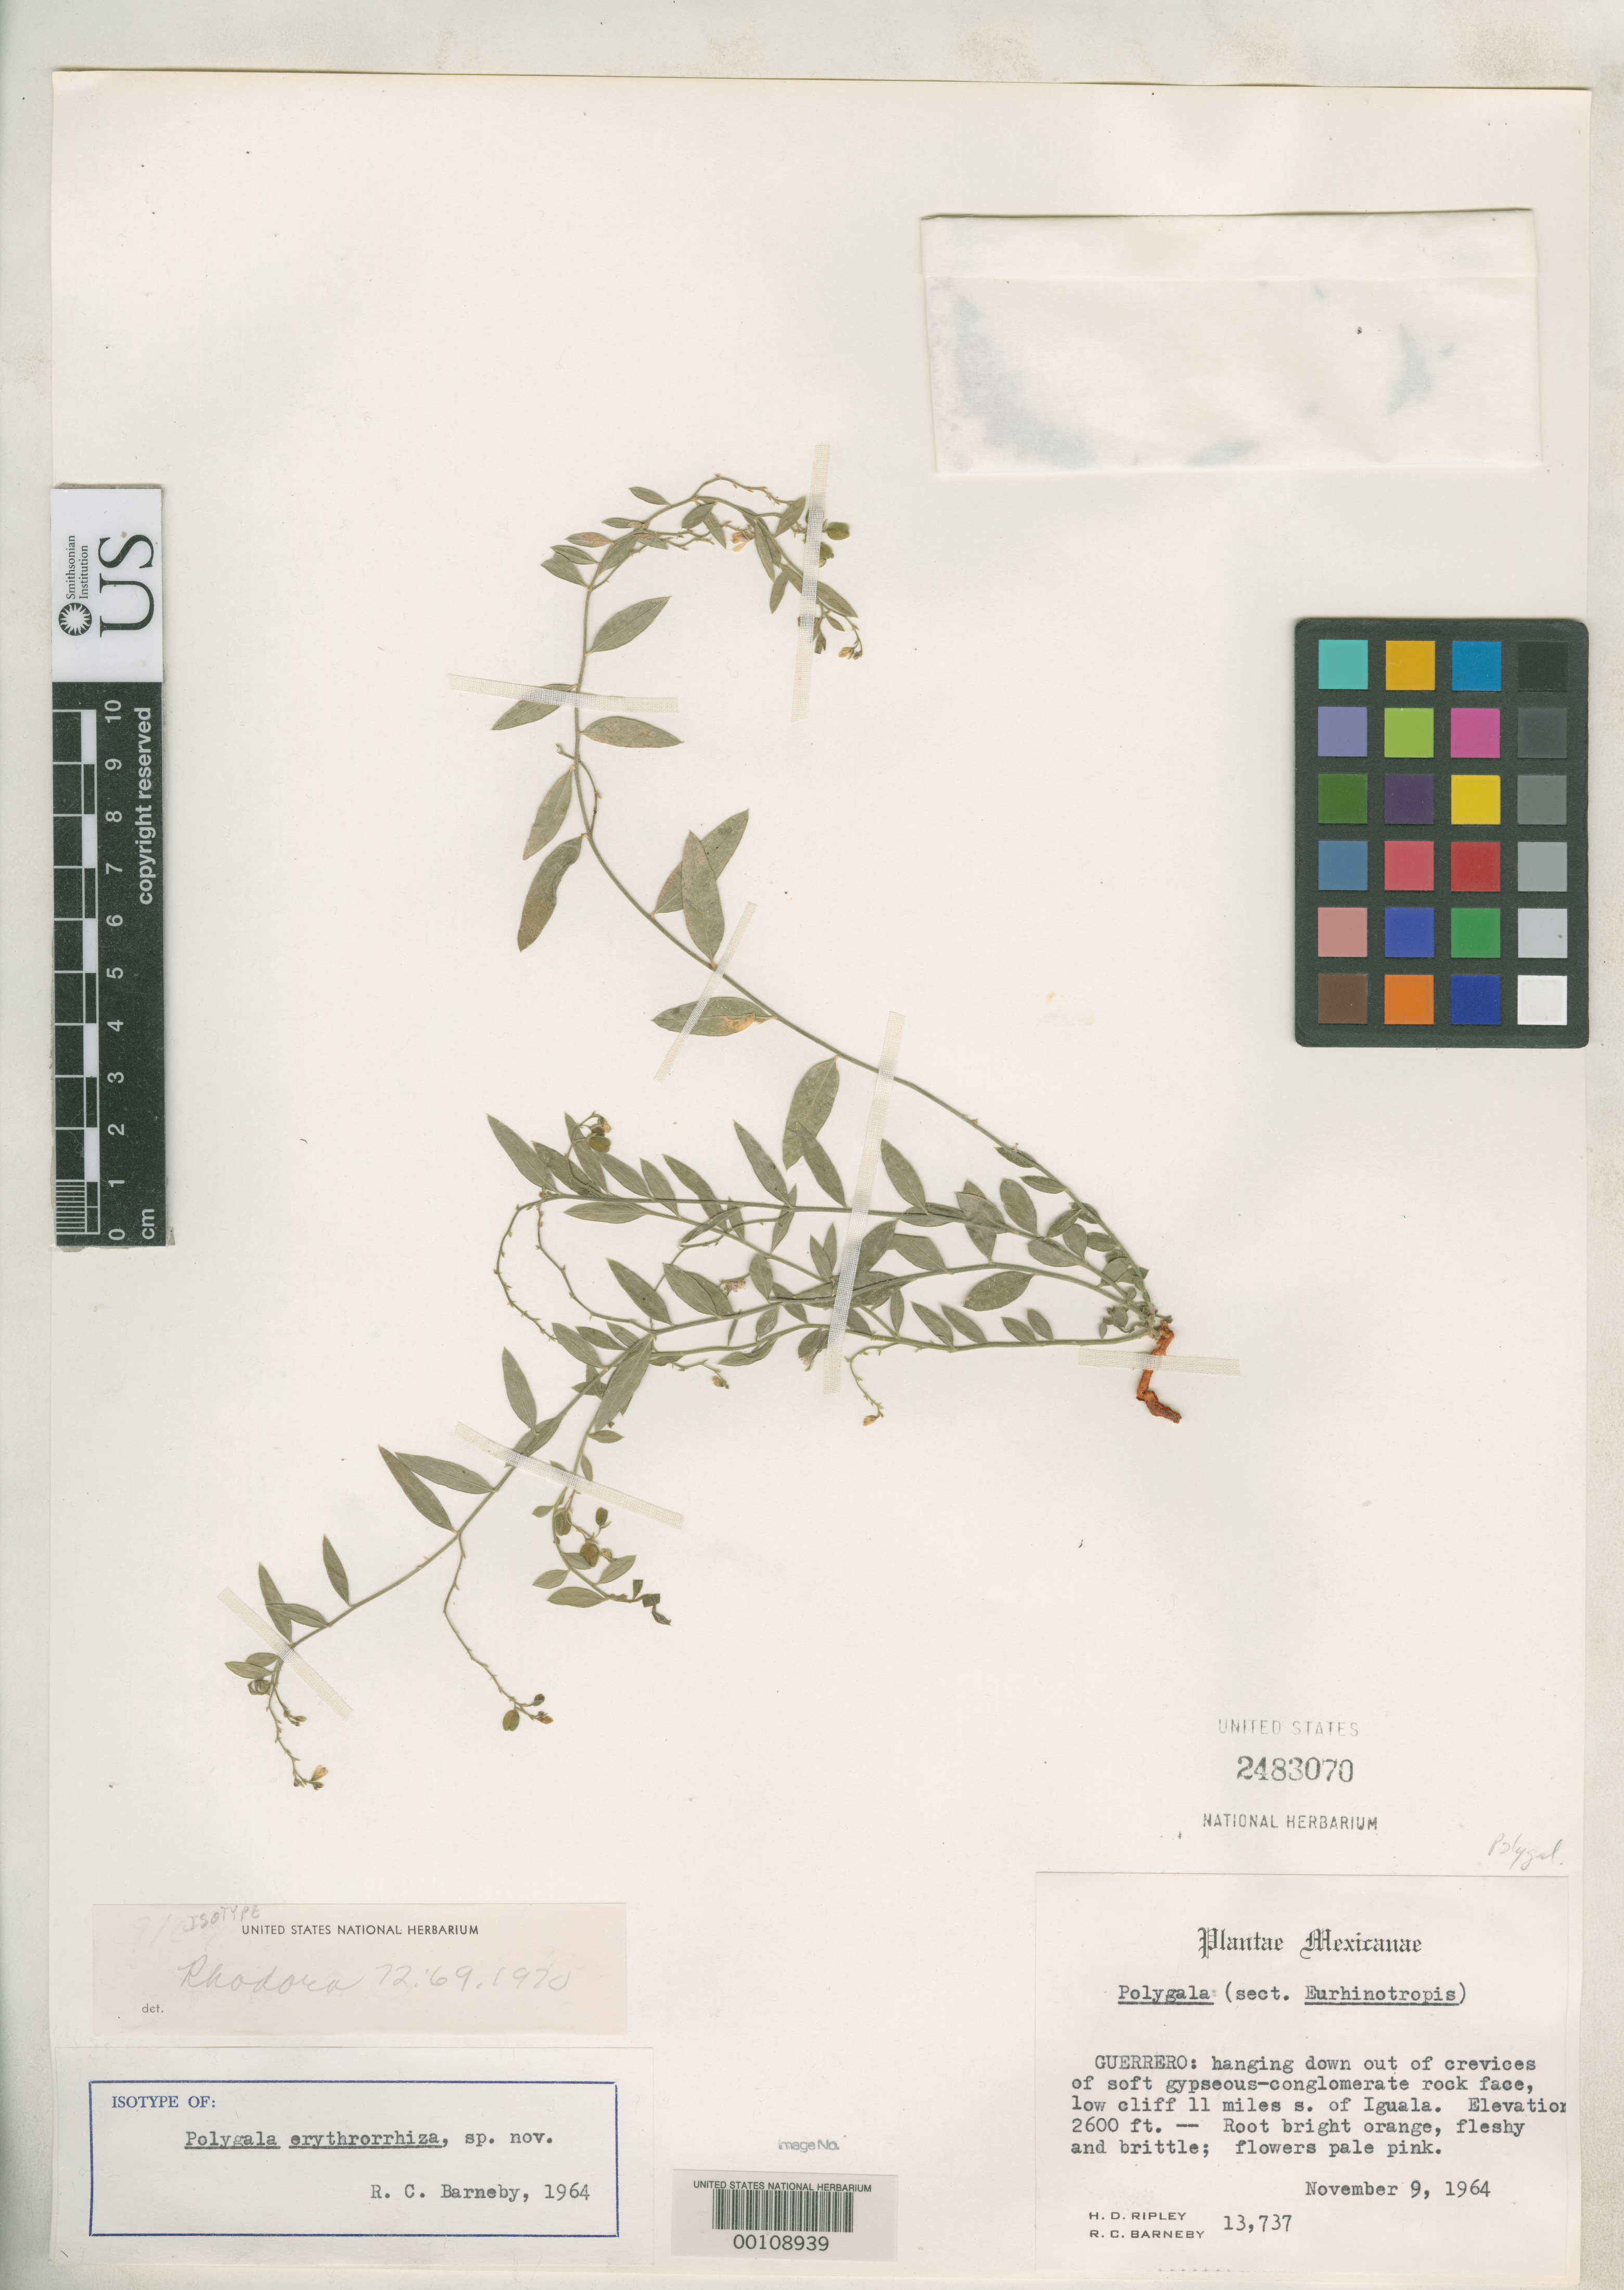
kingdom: Plantae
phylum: Tracheophyta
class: Magnoliopsida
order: Fabales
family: Polygalaceae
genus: Polygala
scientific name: Polygala erythrorrhiza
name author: Barneby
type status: Isotype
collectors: H. Ripley & R. C. Barneby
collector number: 13737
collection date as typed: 09 Nov 1964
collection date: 1964-11-09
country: Mexico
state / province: Guerrero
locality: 11 mi. S of Iguala.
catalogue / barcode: US 2483070